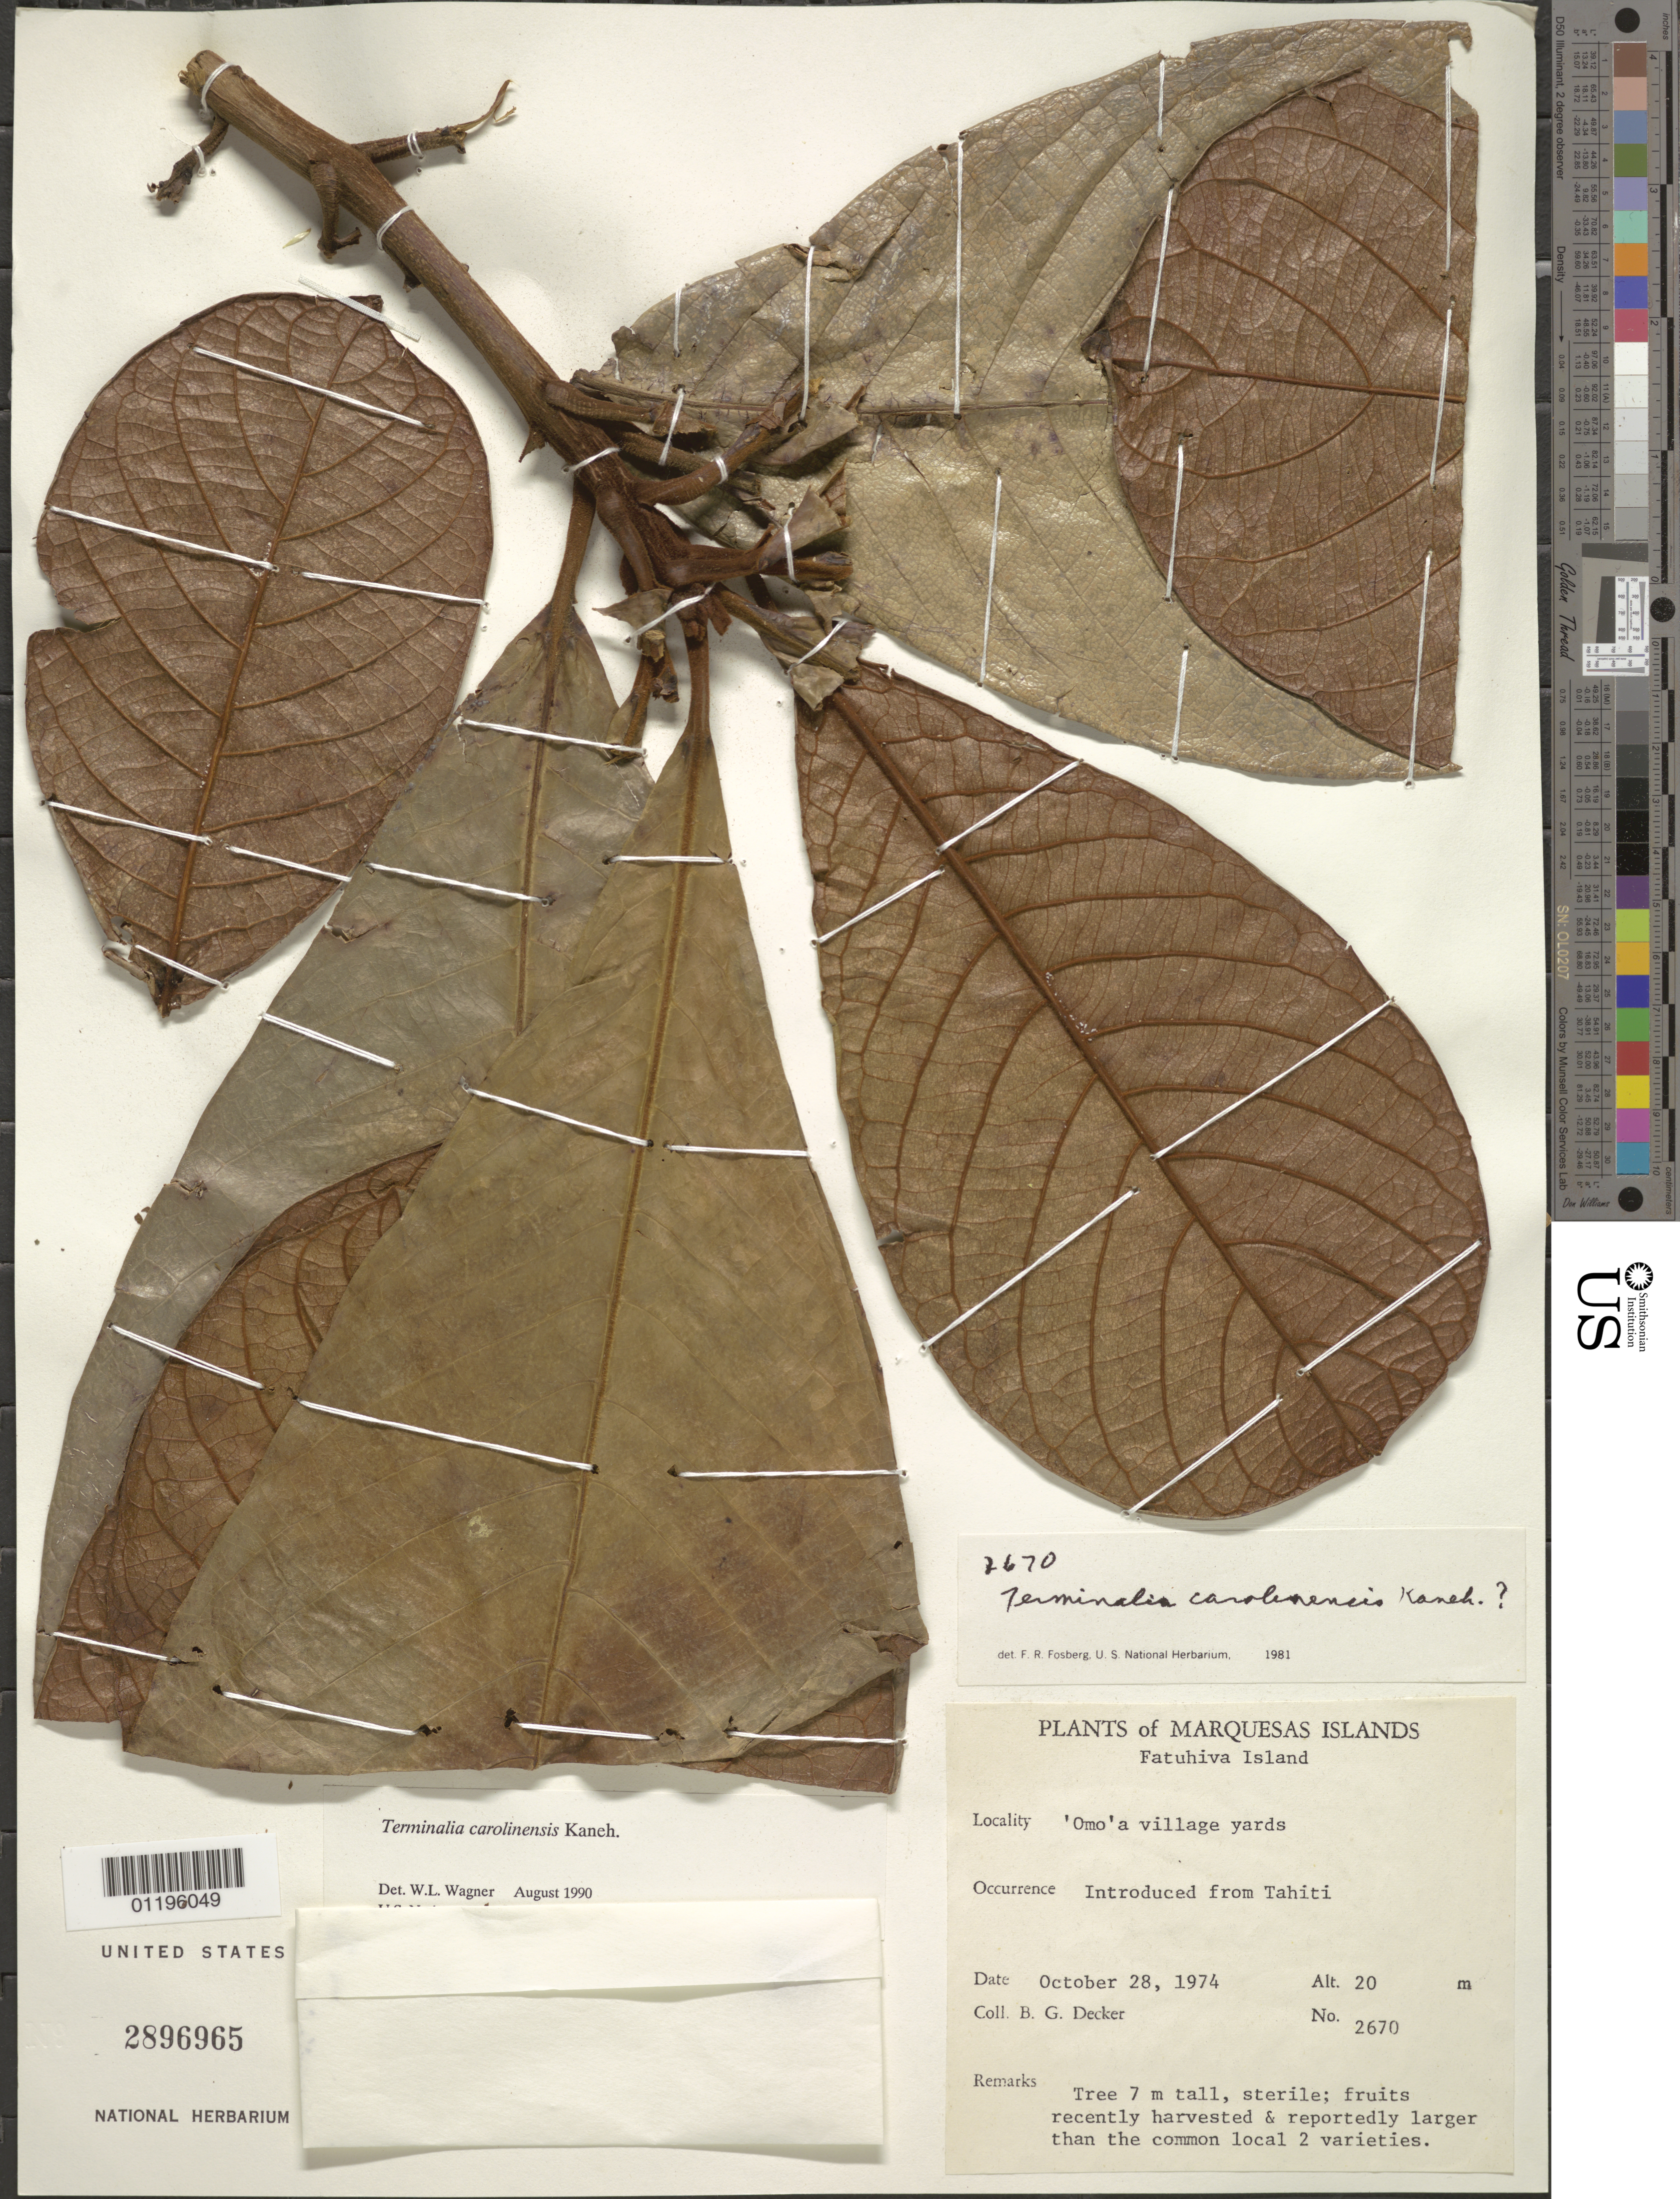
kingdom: Plantae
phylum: Tracheophyta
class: Magnoliopsida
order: Myrtales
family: Combretaceae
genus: Terminalia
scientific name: Terminalia carolinensis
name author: Kaneh.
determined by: Wagner, W. L., (BOT), Smithsonian Institution - National Museum of Natural History (UNITED STATES)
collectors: B. G. Decker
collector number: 2670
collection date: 1974-10-28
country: French Polynesia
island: Fatu Hiva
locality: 'Omo'a village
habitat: yards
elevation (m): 20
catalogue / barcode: US 2896965